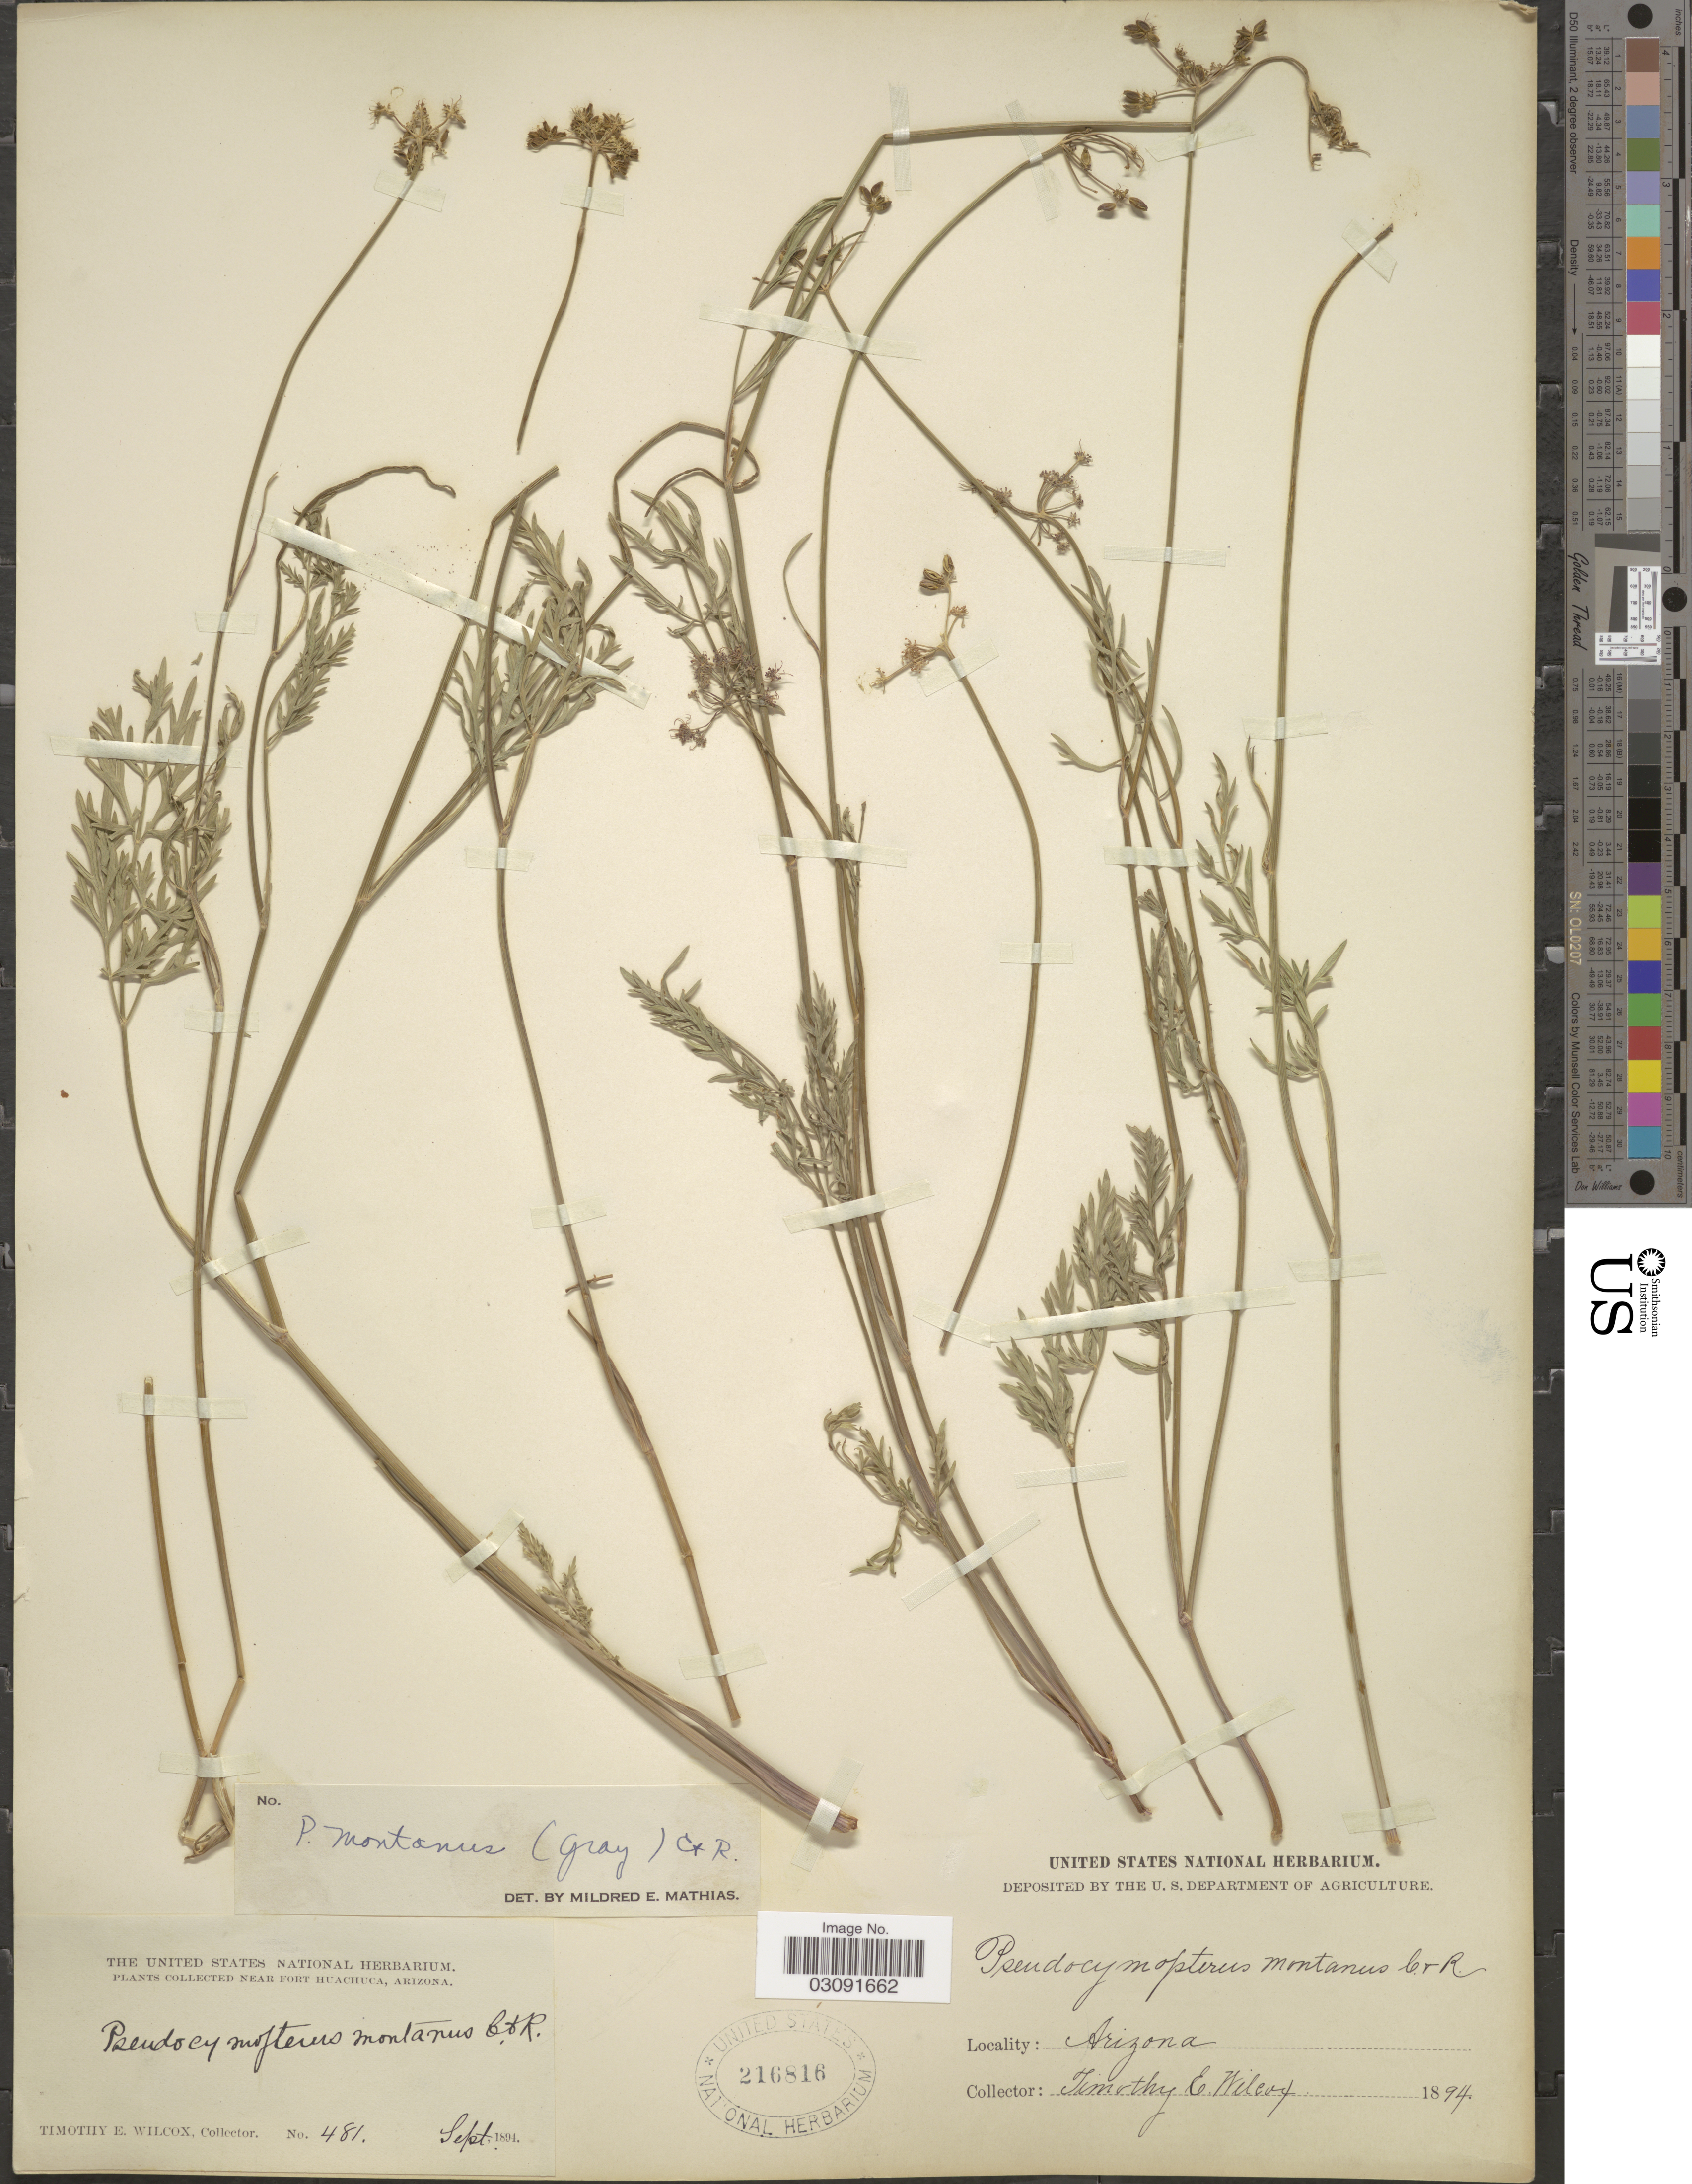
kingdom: Plantae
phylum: Tracheophyta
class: Magnoliopsida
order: Apiales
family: Apiaceae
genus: Pseudocymopterus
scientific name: Pseudocymopterus montanus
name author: (A. Gray) J.M. Coult. & Rose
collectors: T. E. Wilcox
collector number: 481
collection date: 1894-09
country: United States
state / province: Arizona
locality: Near Fort Huachuca.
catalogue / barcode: US 216816